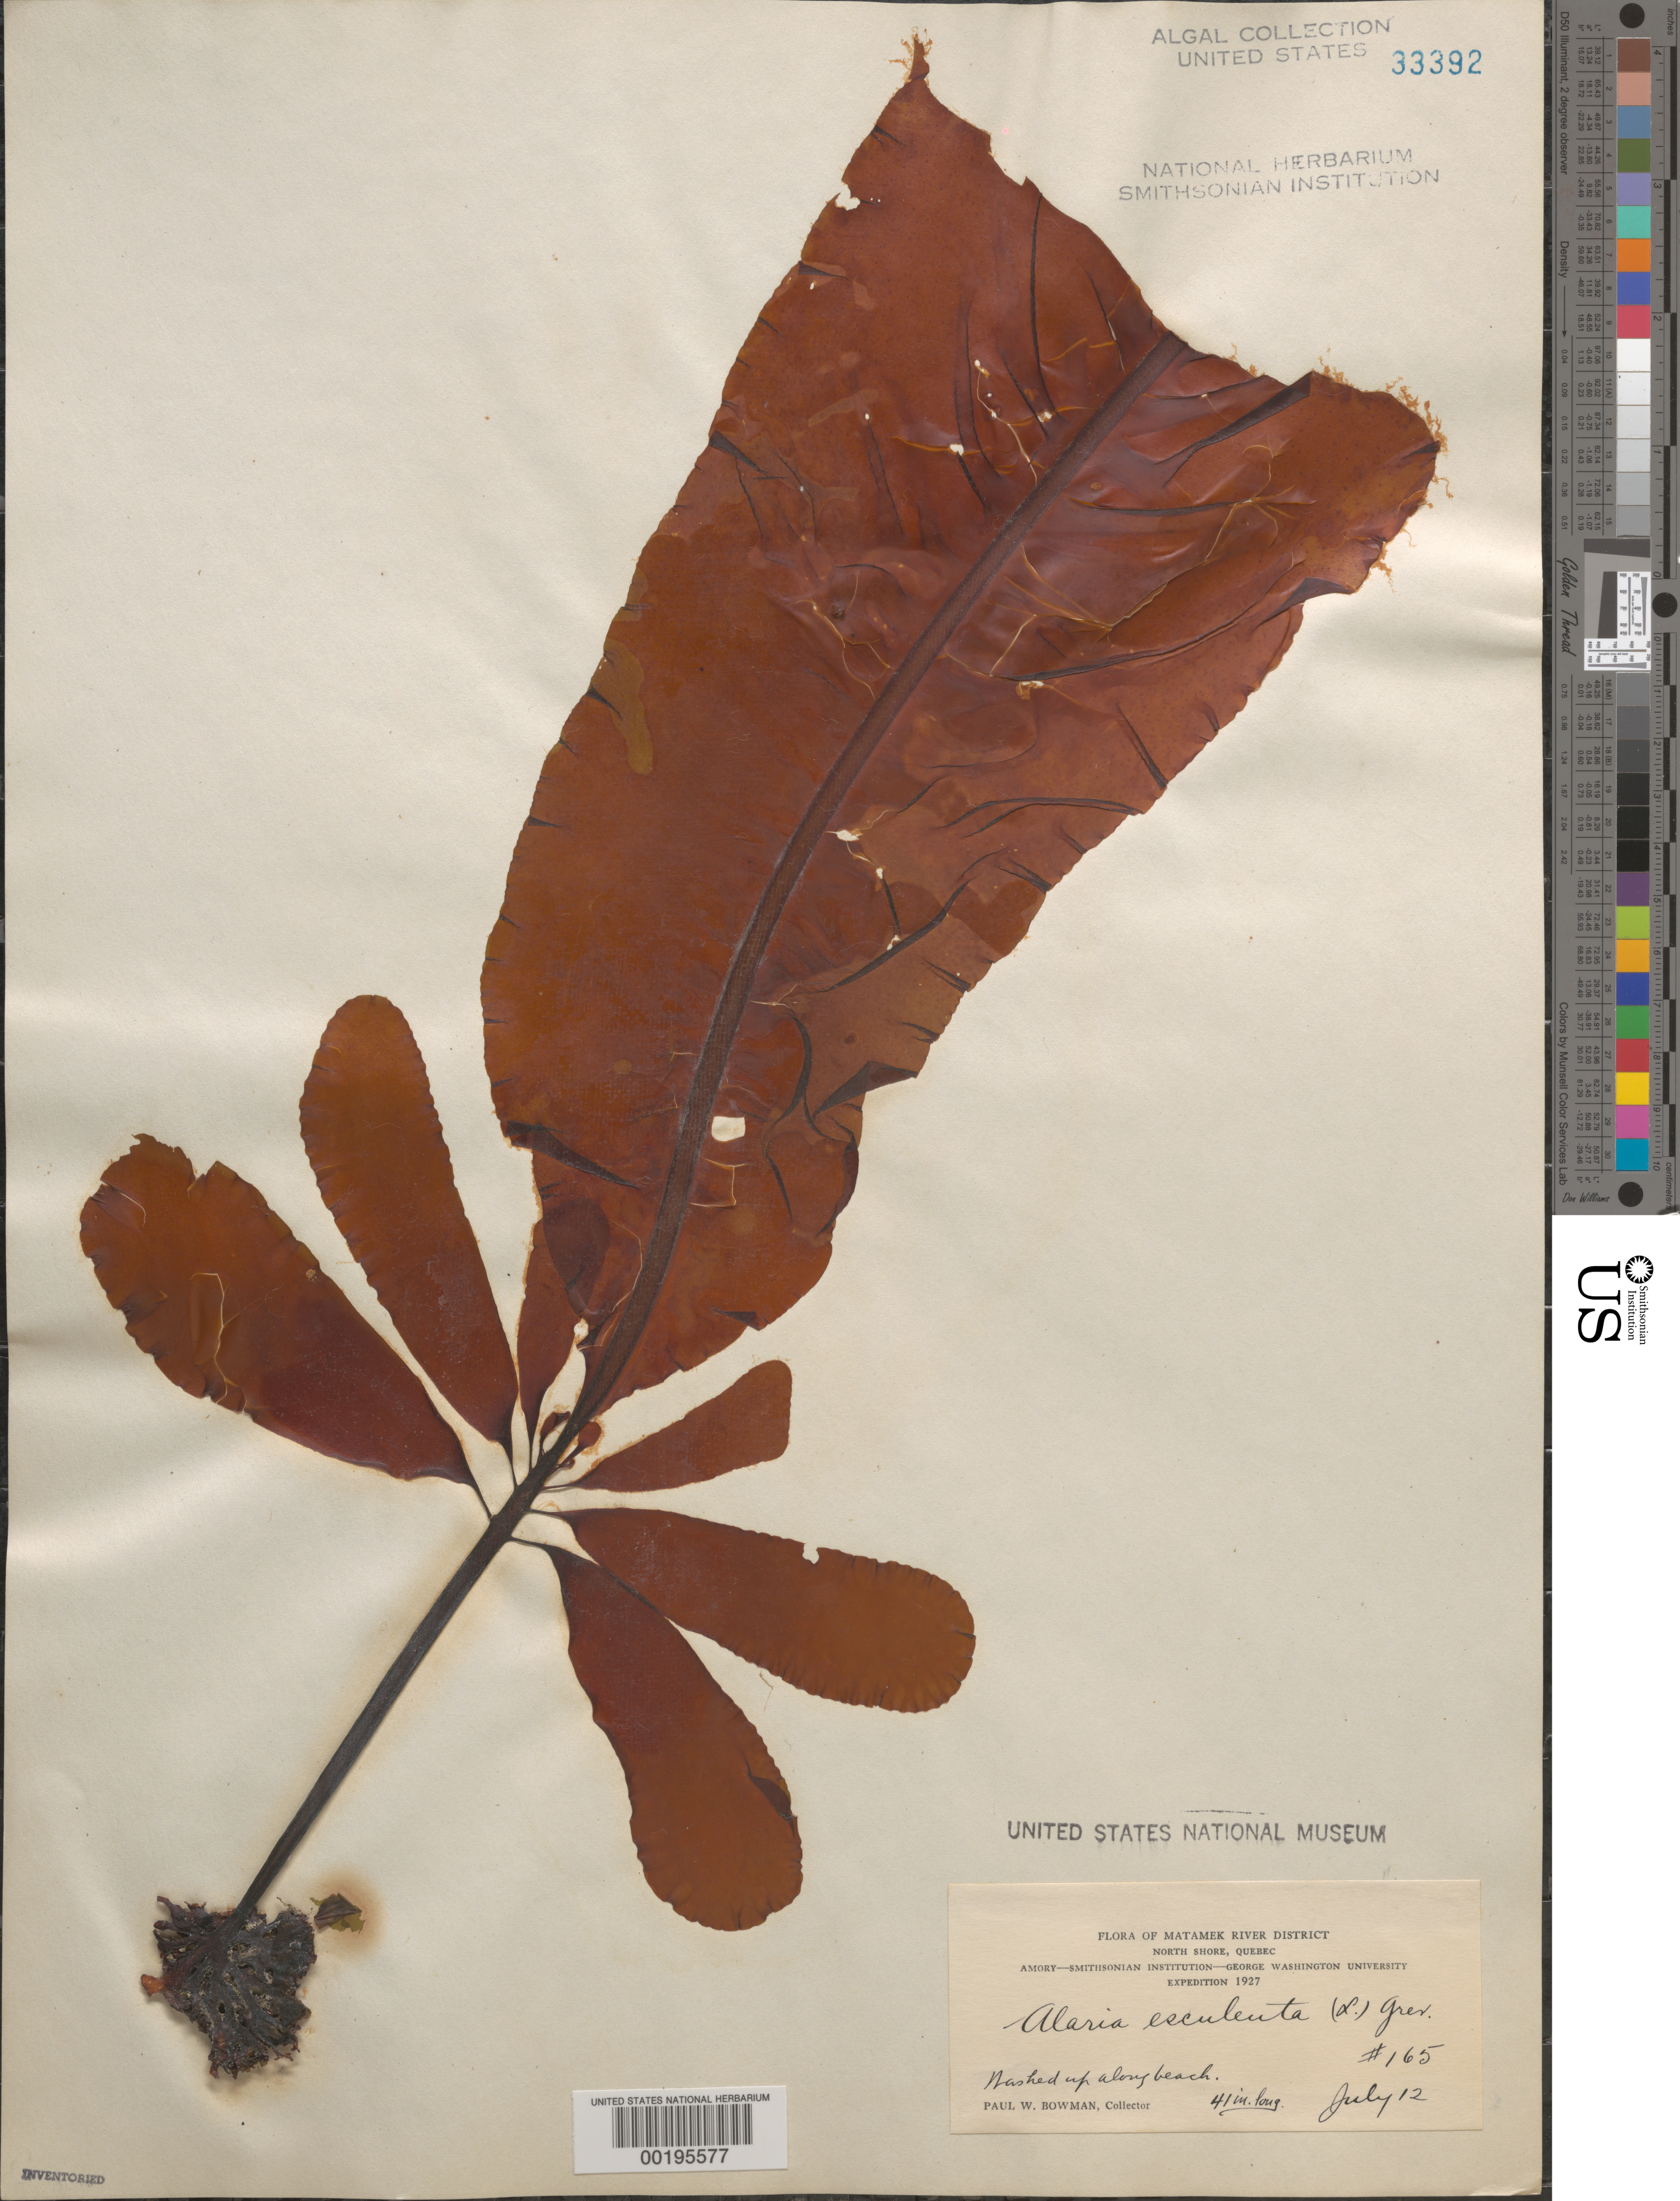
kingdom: Chromista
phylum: Ochrophyta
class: Phaeophyceae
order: Laminariales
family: Alariaceae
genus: Alaria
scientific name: Alaria esculenta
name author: (L.) Greville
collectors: P. Bowman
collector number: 165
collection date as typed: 12 Jul 1927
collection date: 1927-07-12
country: Canada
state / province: Quebec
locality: Matamek river district, north shore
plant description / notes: Amory-Smithsonian Institution-George Washington University Expedition, 1927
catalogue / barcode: US 33392